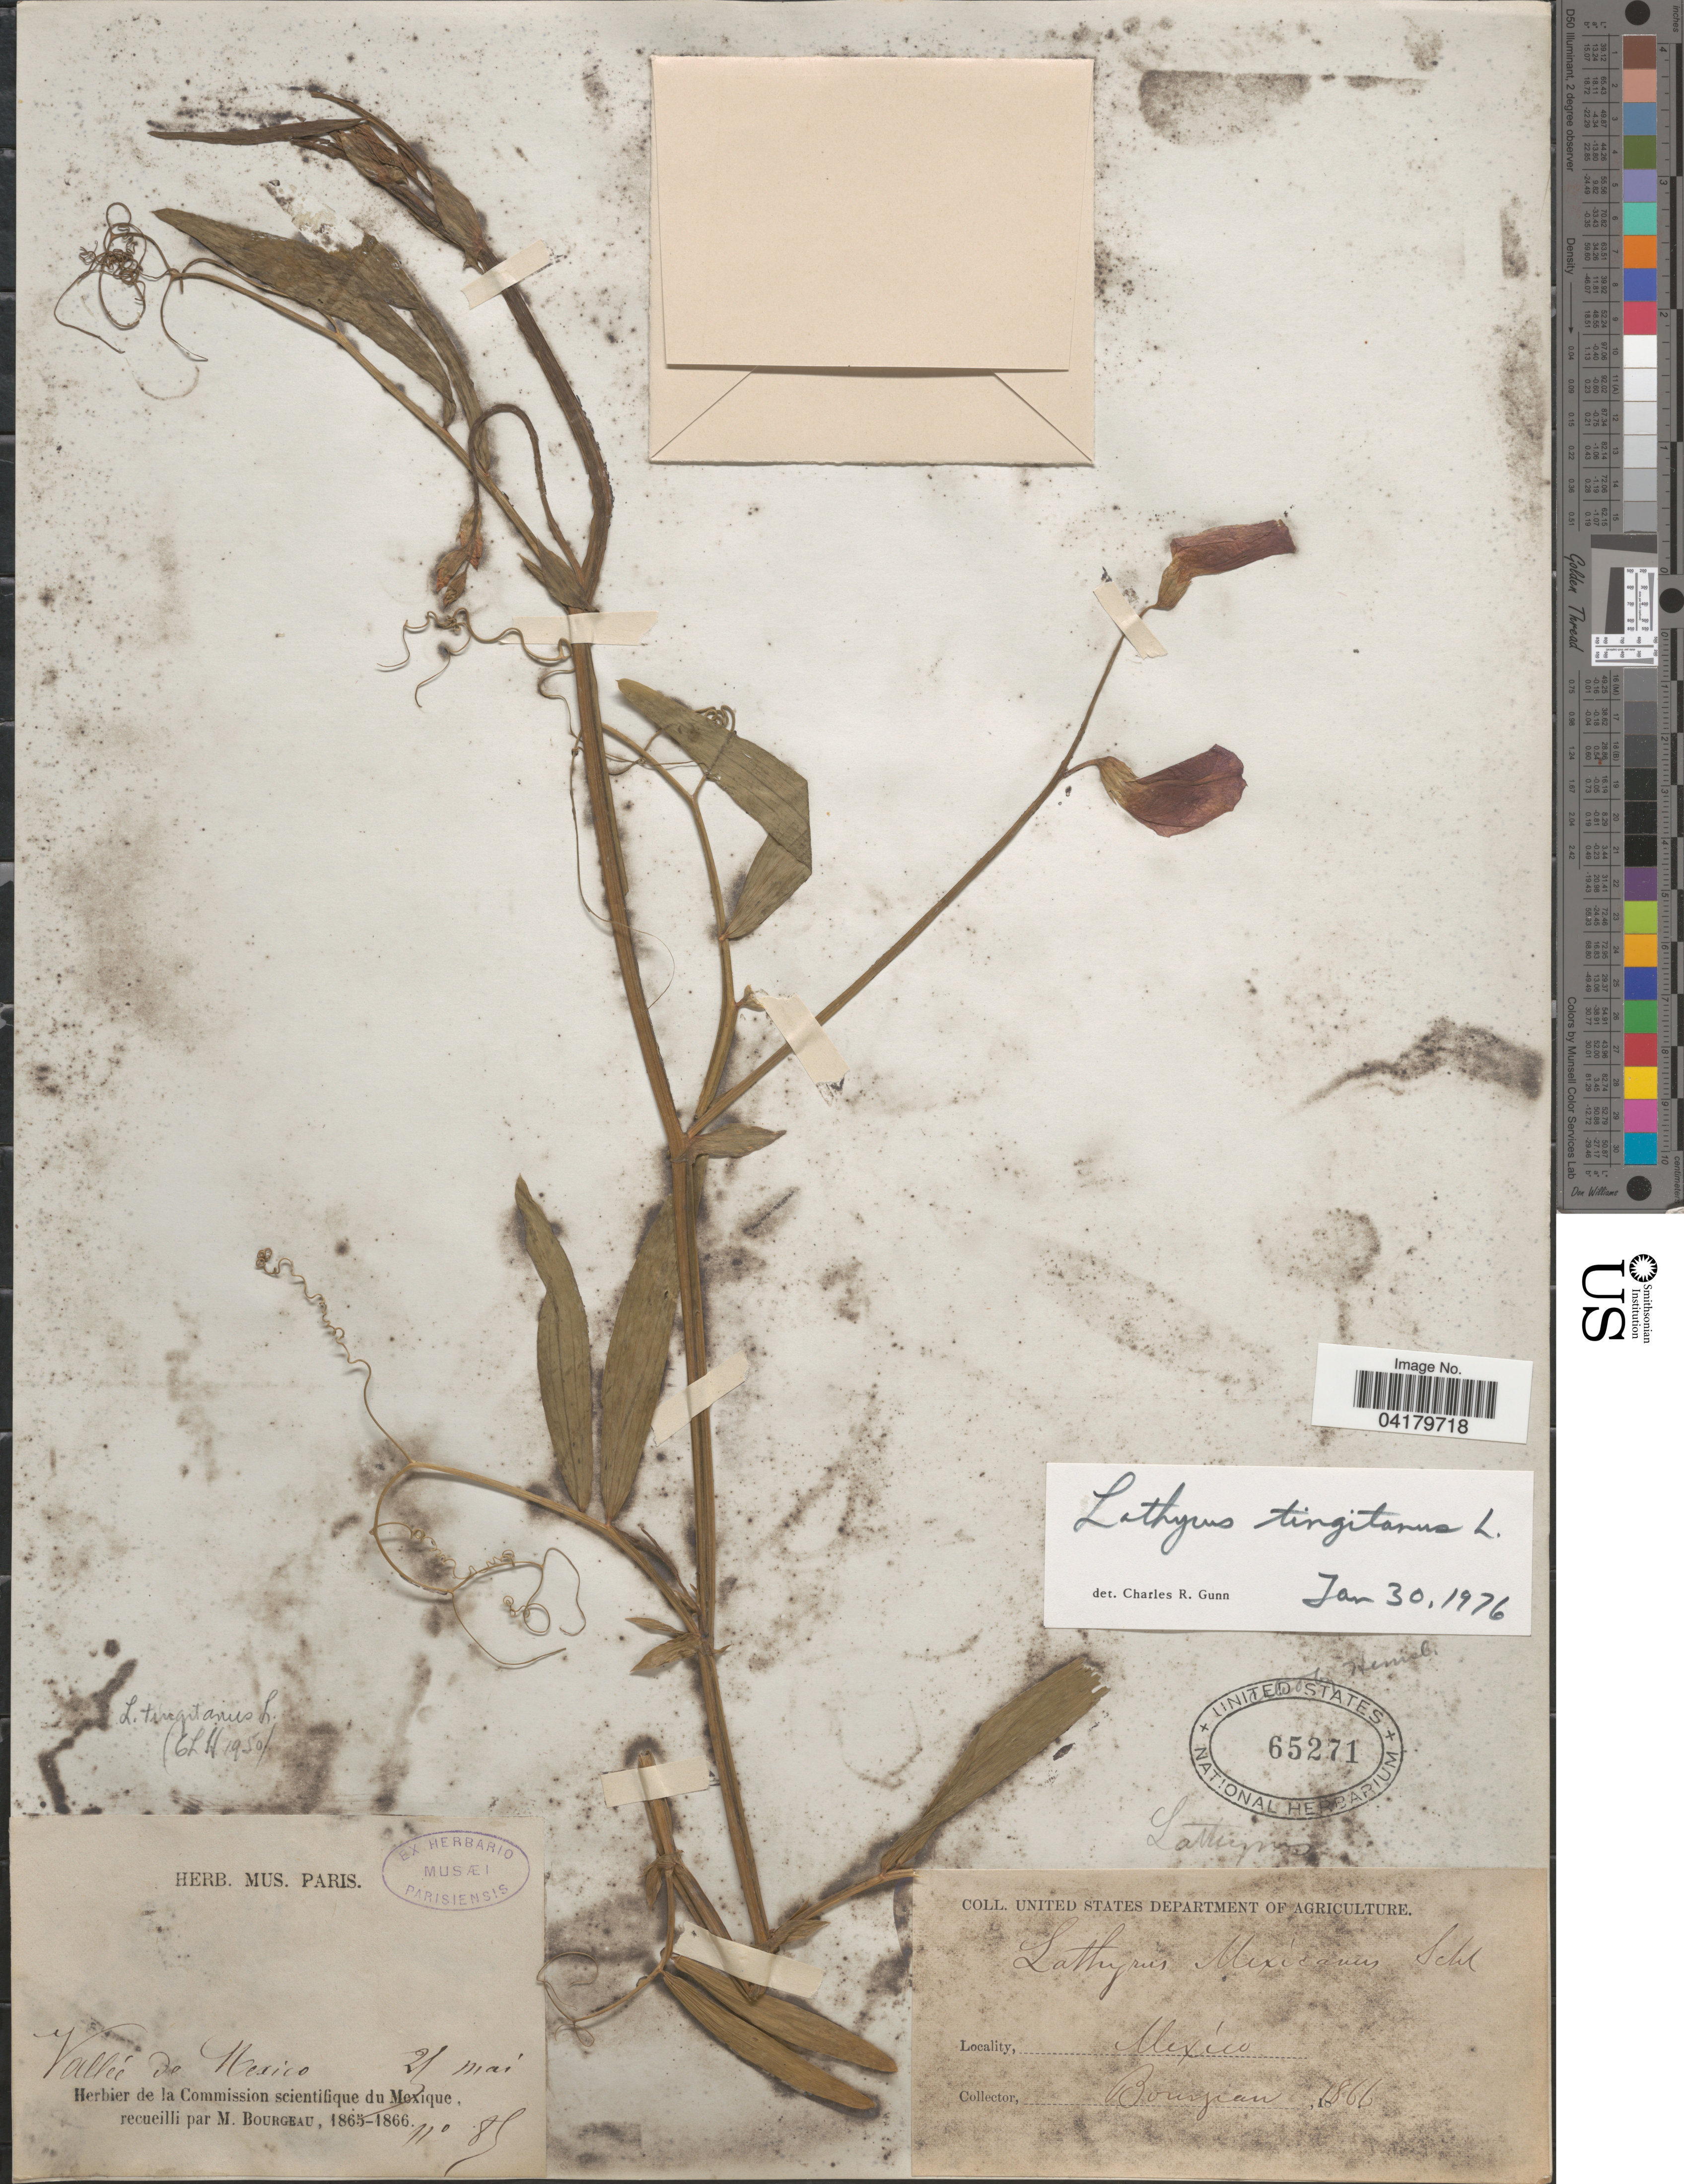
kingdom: Plantae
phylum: Tracheophyta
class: Magnoliopsida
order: Fabales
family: Fabaceae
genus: Lathyrus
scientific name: Lathyrus tingitanus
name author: L.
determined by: Gunn, C. R.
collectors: M. Bourgeau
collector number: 85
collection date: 1866-05-25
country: Mexico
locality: Vallée de Mexico.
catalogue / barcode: US 65271